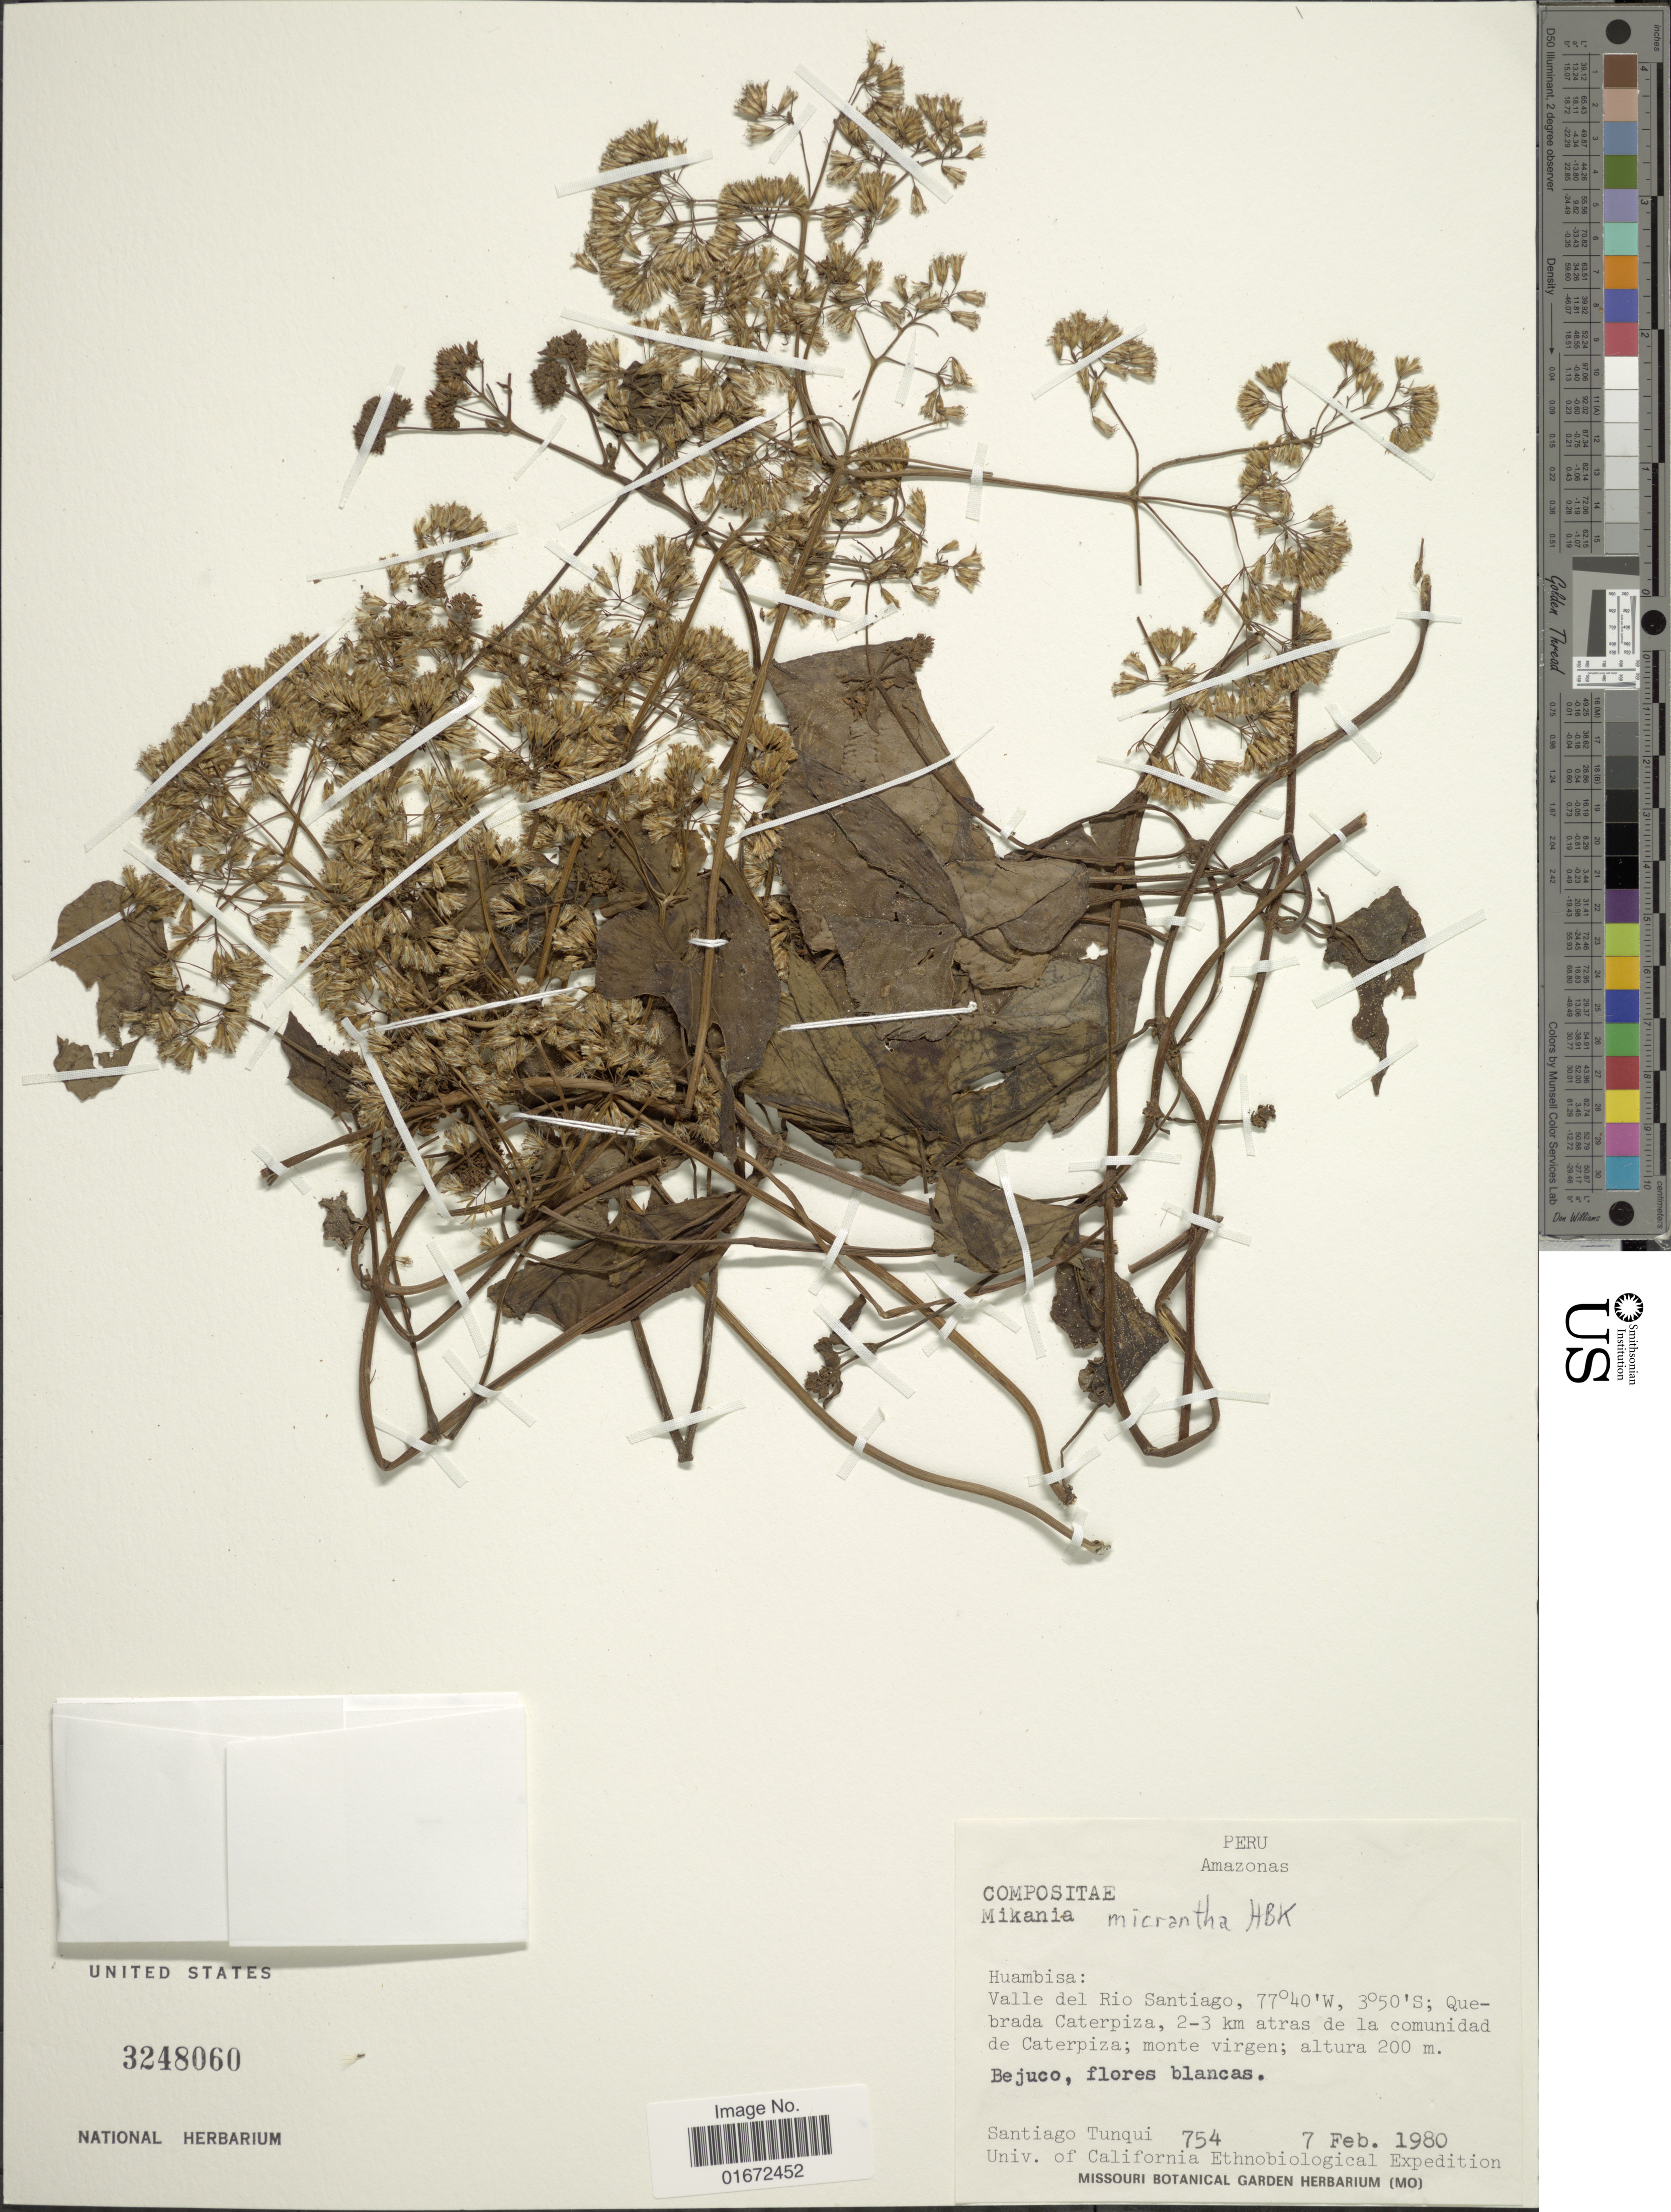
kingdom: Plantae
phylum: Tracheophyta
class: Magnoliopsida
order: Asterales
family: Asteraceae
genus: Mikania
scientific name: Mikania micrantha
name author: Kunth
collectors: S. Tunqui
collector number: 754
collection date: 1980-02-07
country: Peru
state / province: Amazonas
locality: Huambisa: Valle del Rio Santiago; Quebrada Caterpiza, 2-3 km atras de la comunidad de Caterpiza; monte virgen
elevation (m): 200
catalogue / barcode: US 3248060